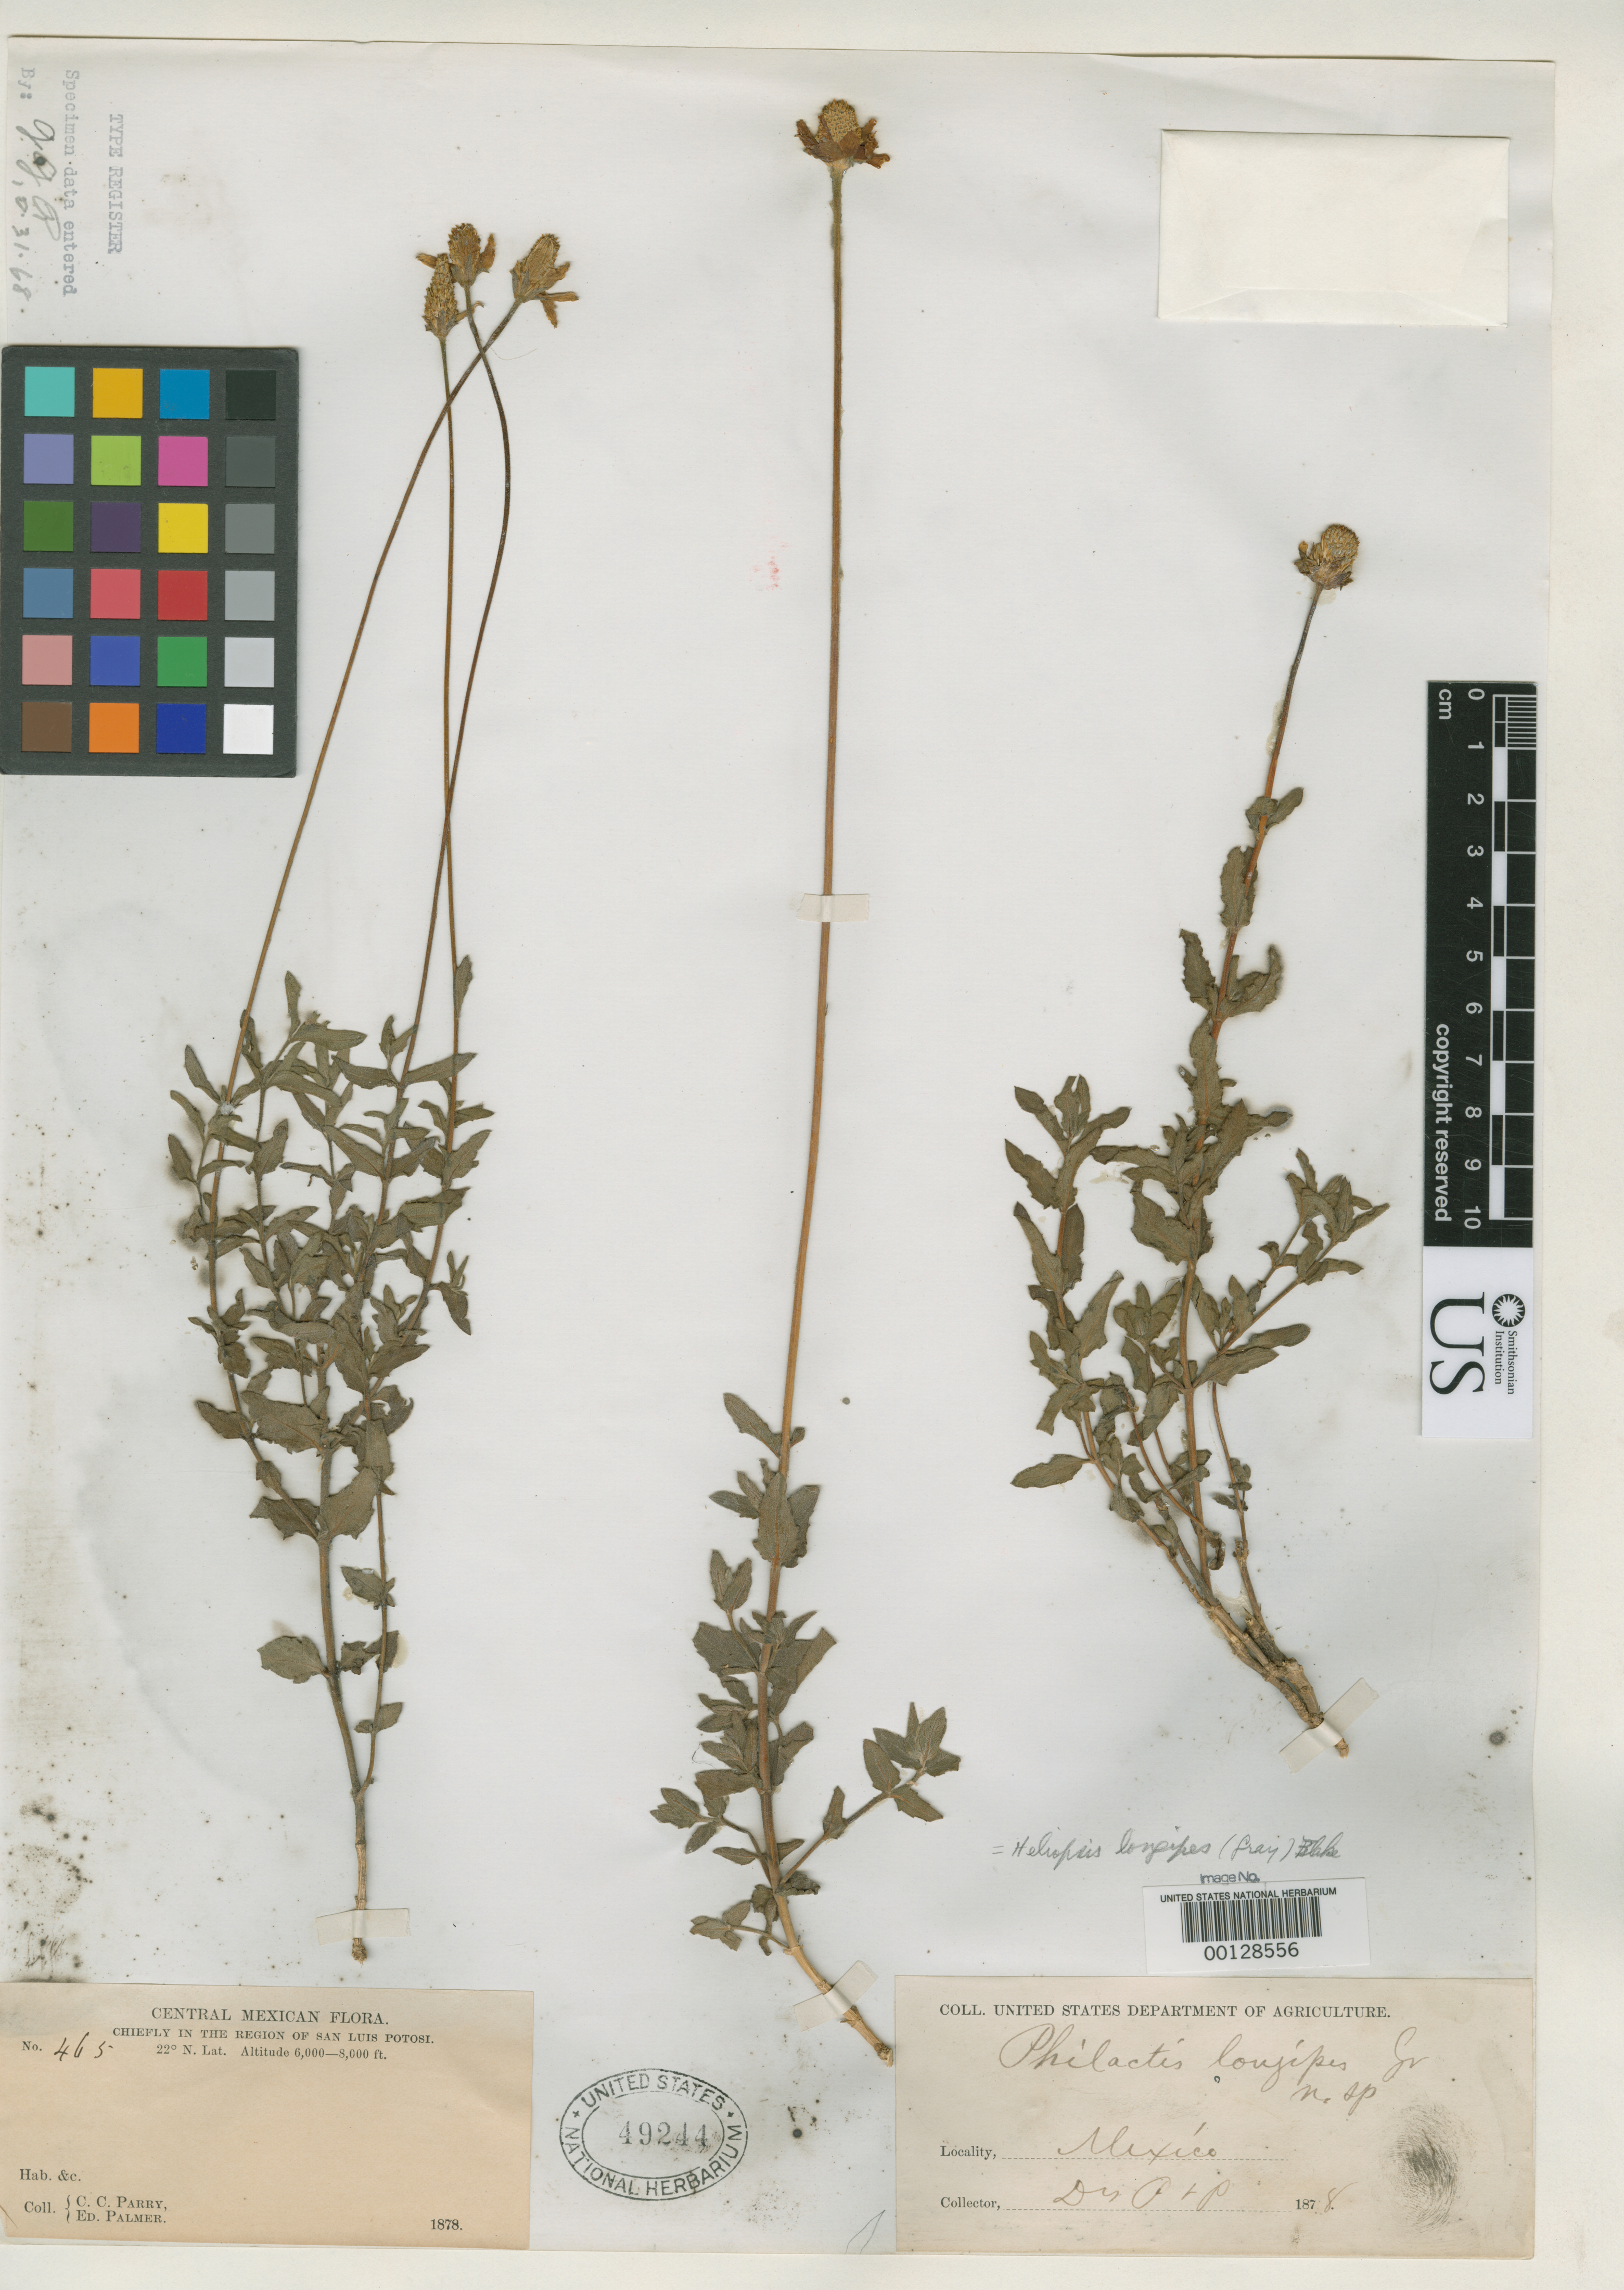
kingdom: Plantae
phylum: Tracheophyta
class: Magnoliopsida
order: Asterales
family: Asteraceae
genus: Philactis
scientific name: Philactis longipes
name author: A. Gray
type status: Isotype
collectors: C. C. Parry & E. Palmer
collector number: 465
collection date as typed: Jul 1878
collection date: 1878-07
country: Mexico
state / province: San Luis Potosi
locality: Mountains near San Luis Potosi.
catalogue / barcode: US 49244